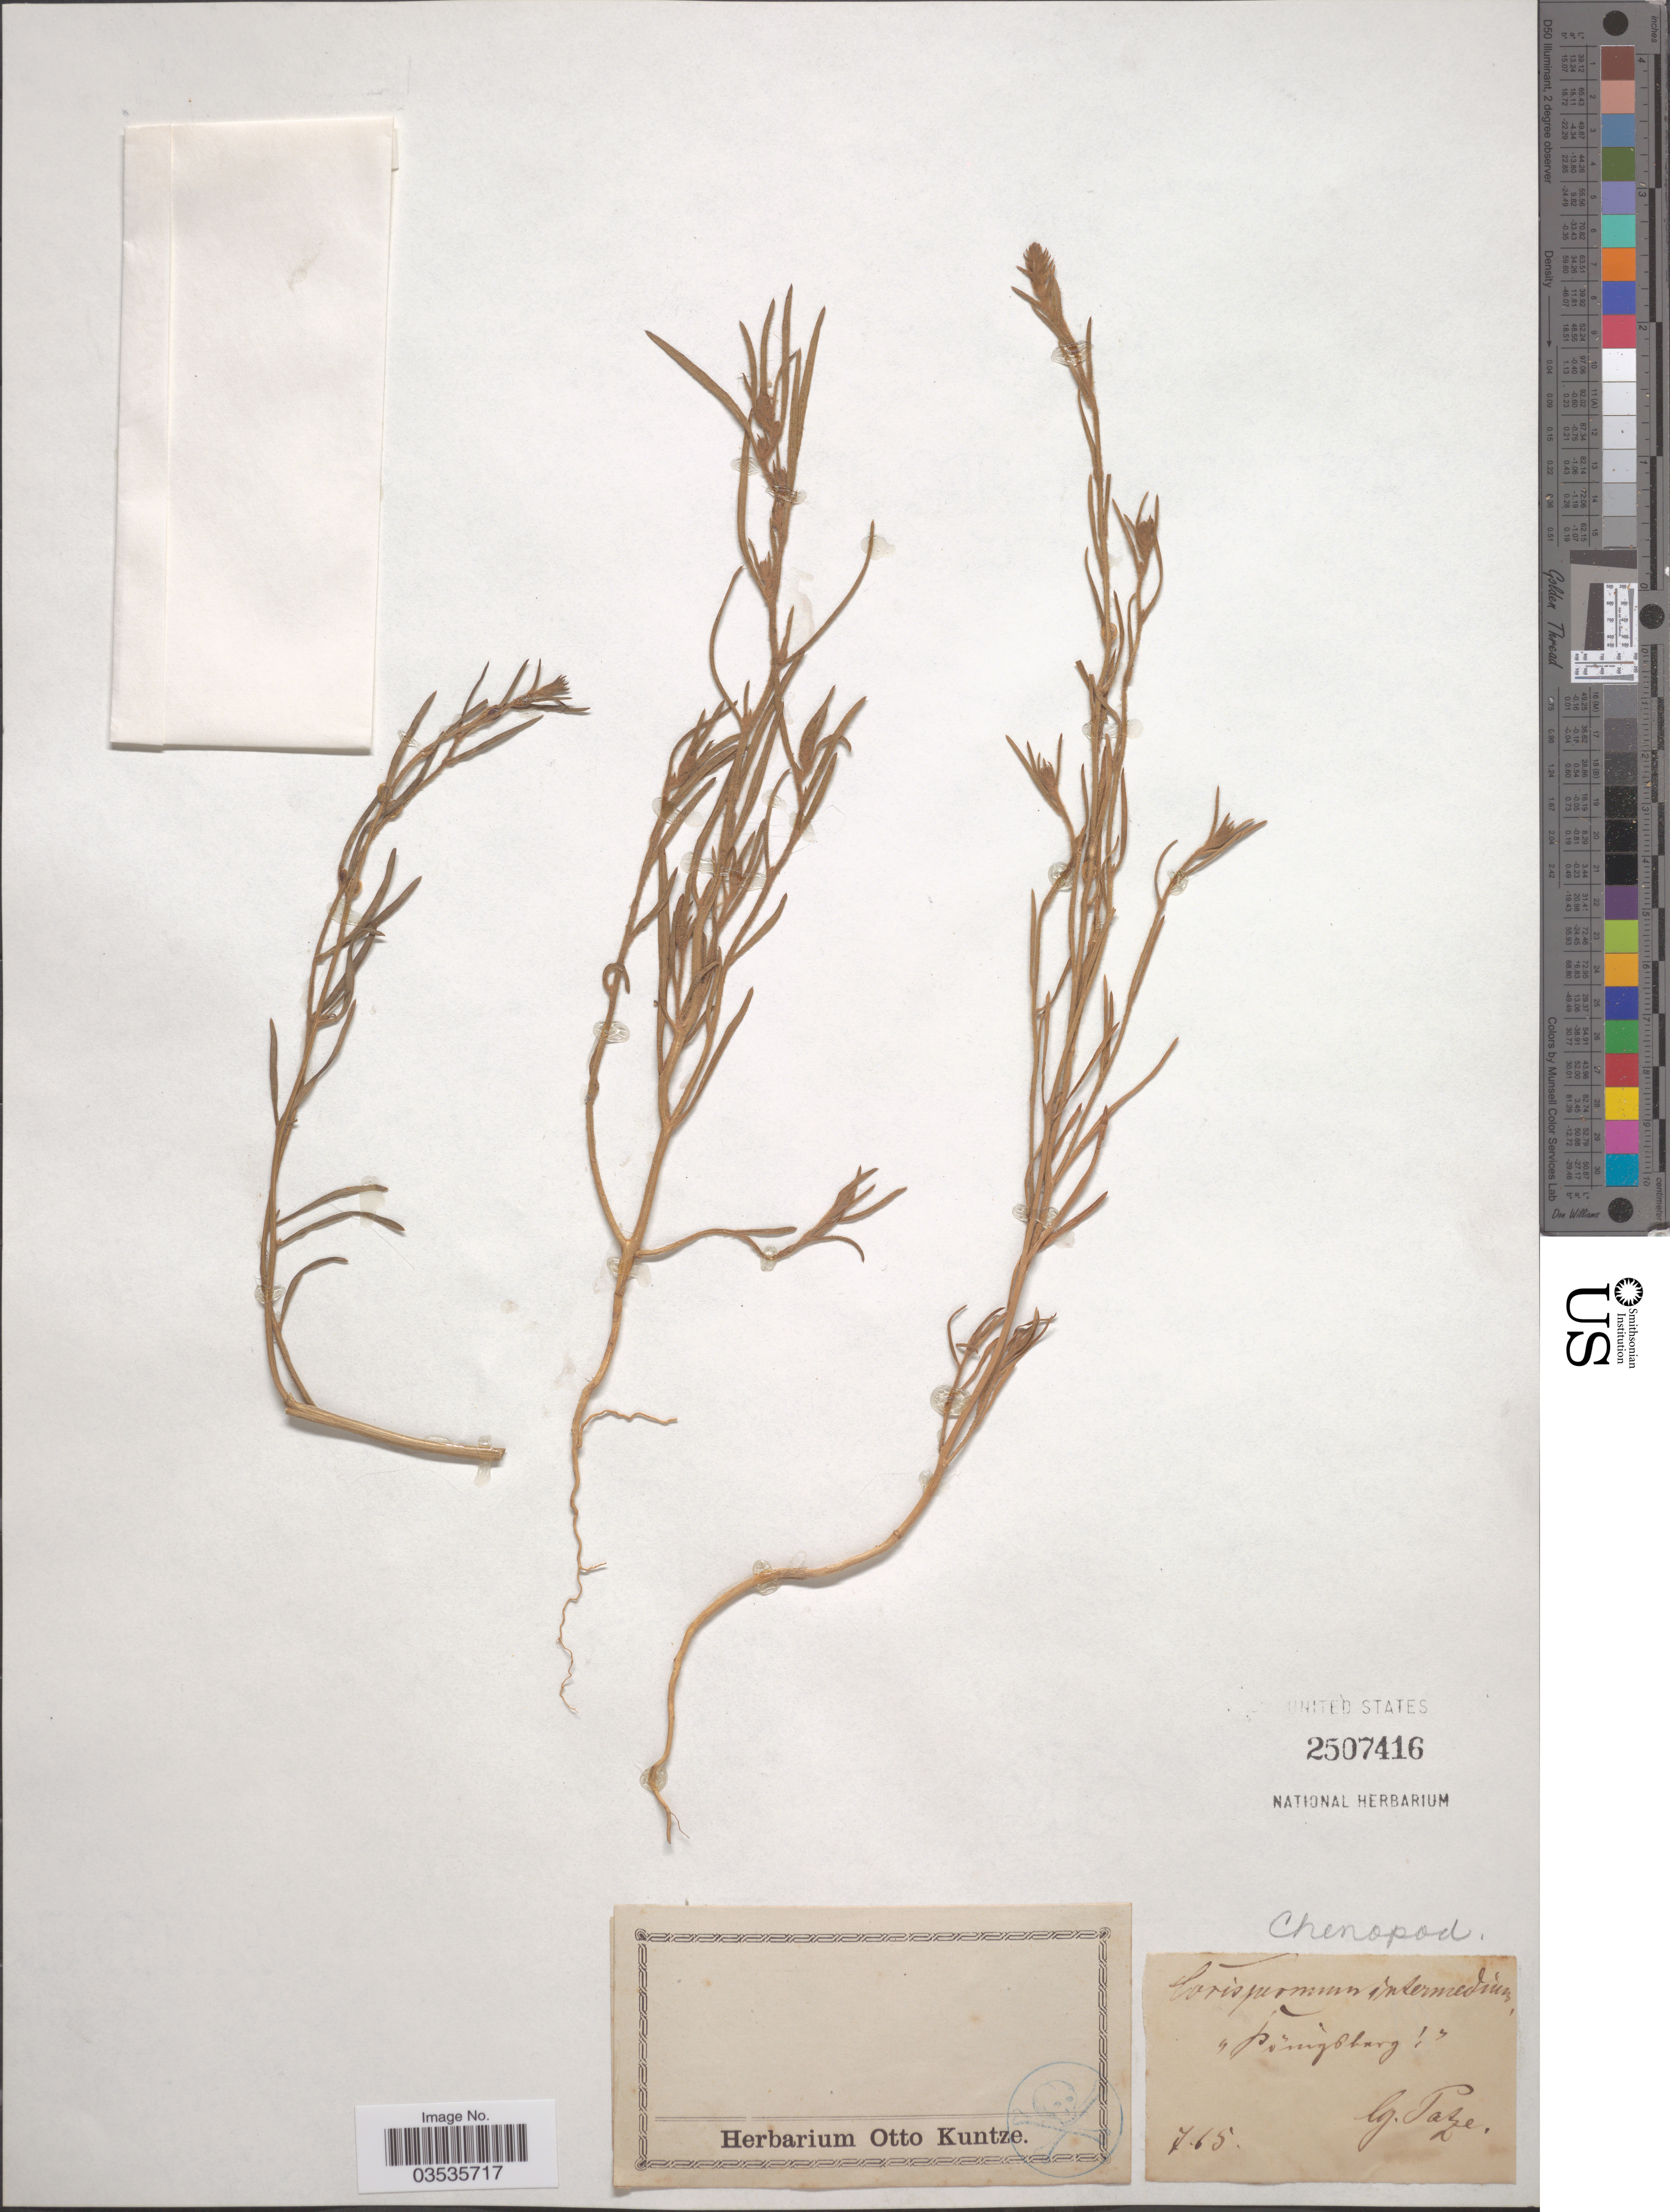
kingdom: Plantae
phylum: Tracheophyta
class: Magnoliopsida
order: Caryophyllales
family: Amaranthaceae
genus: Corispermum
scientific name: Corispermum intermedium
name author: Schweigg.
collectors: -. Patze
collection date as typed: Transcribed d/m/y: /7/65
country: Russian Federation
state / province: Kaliningrad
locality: Konigsburg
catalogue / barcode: US 2507416